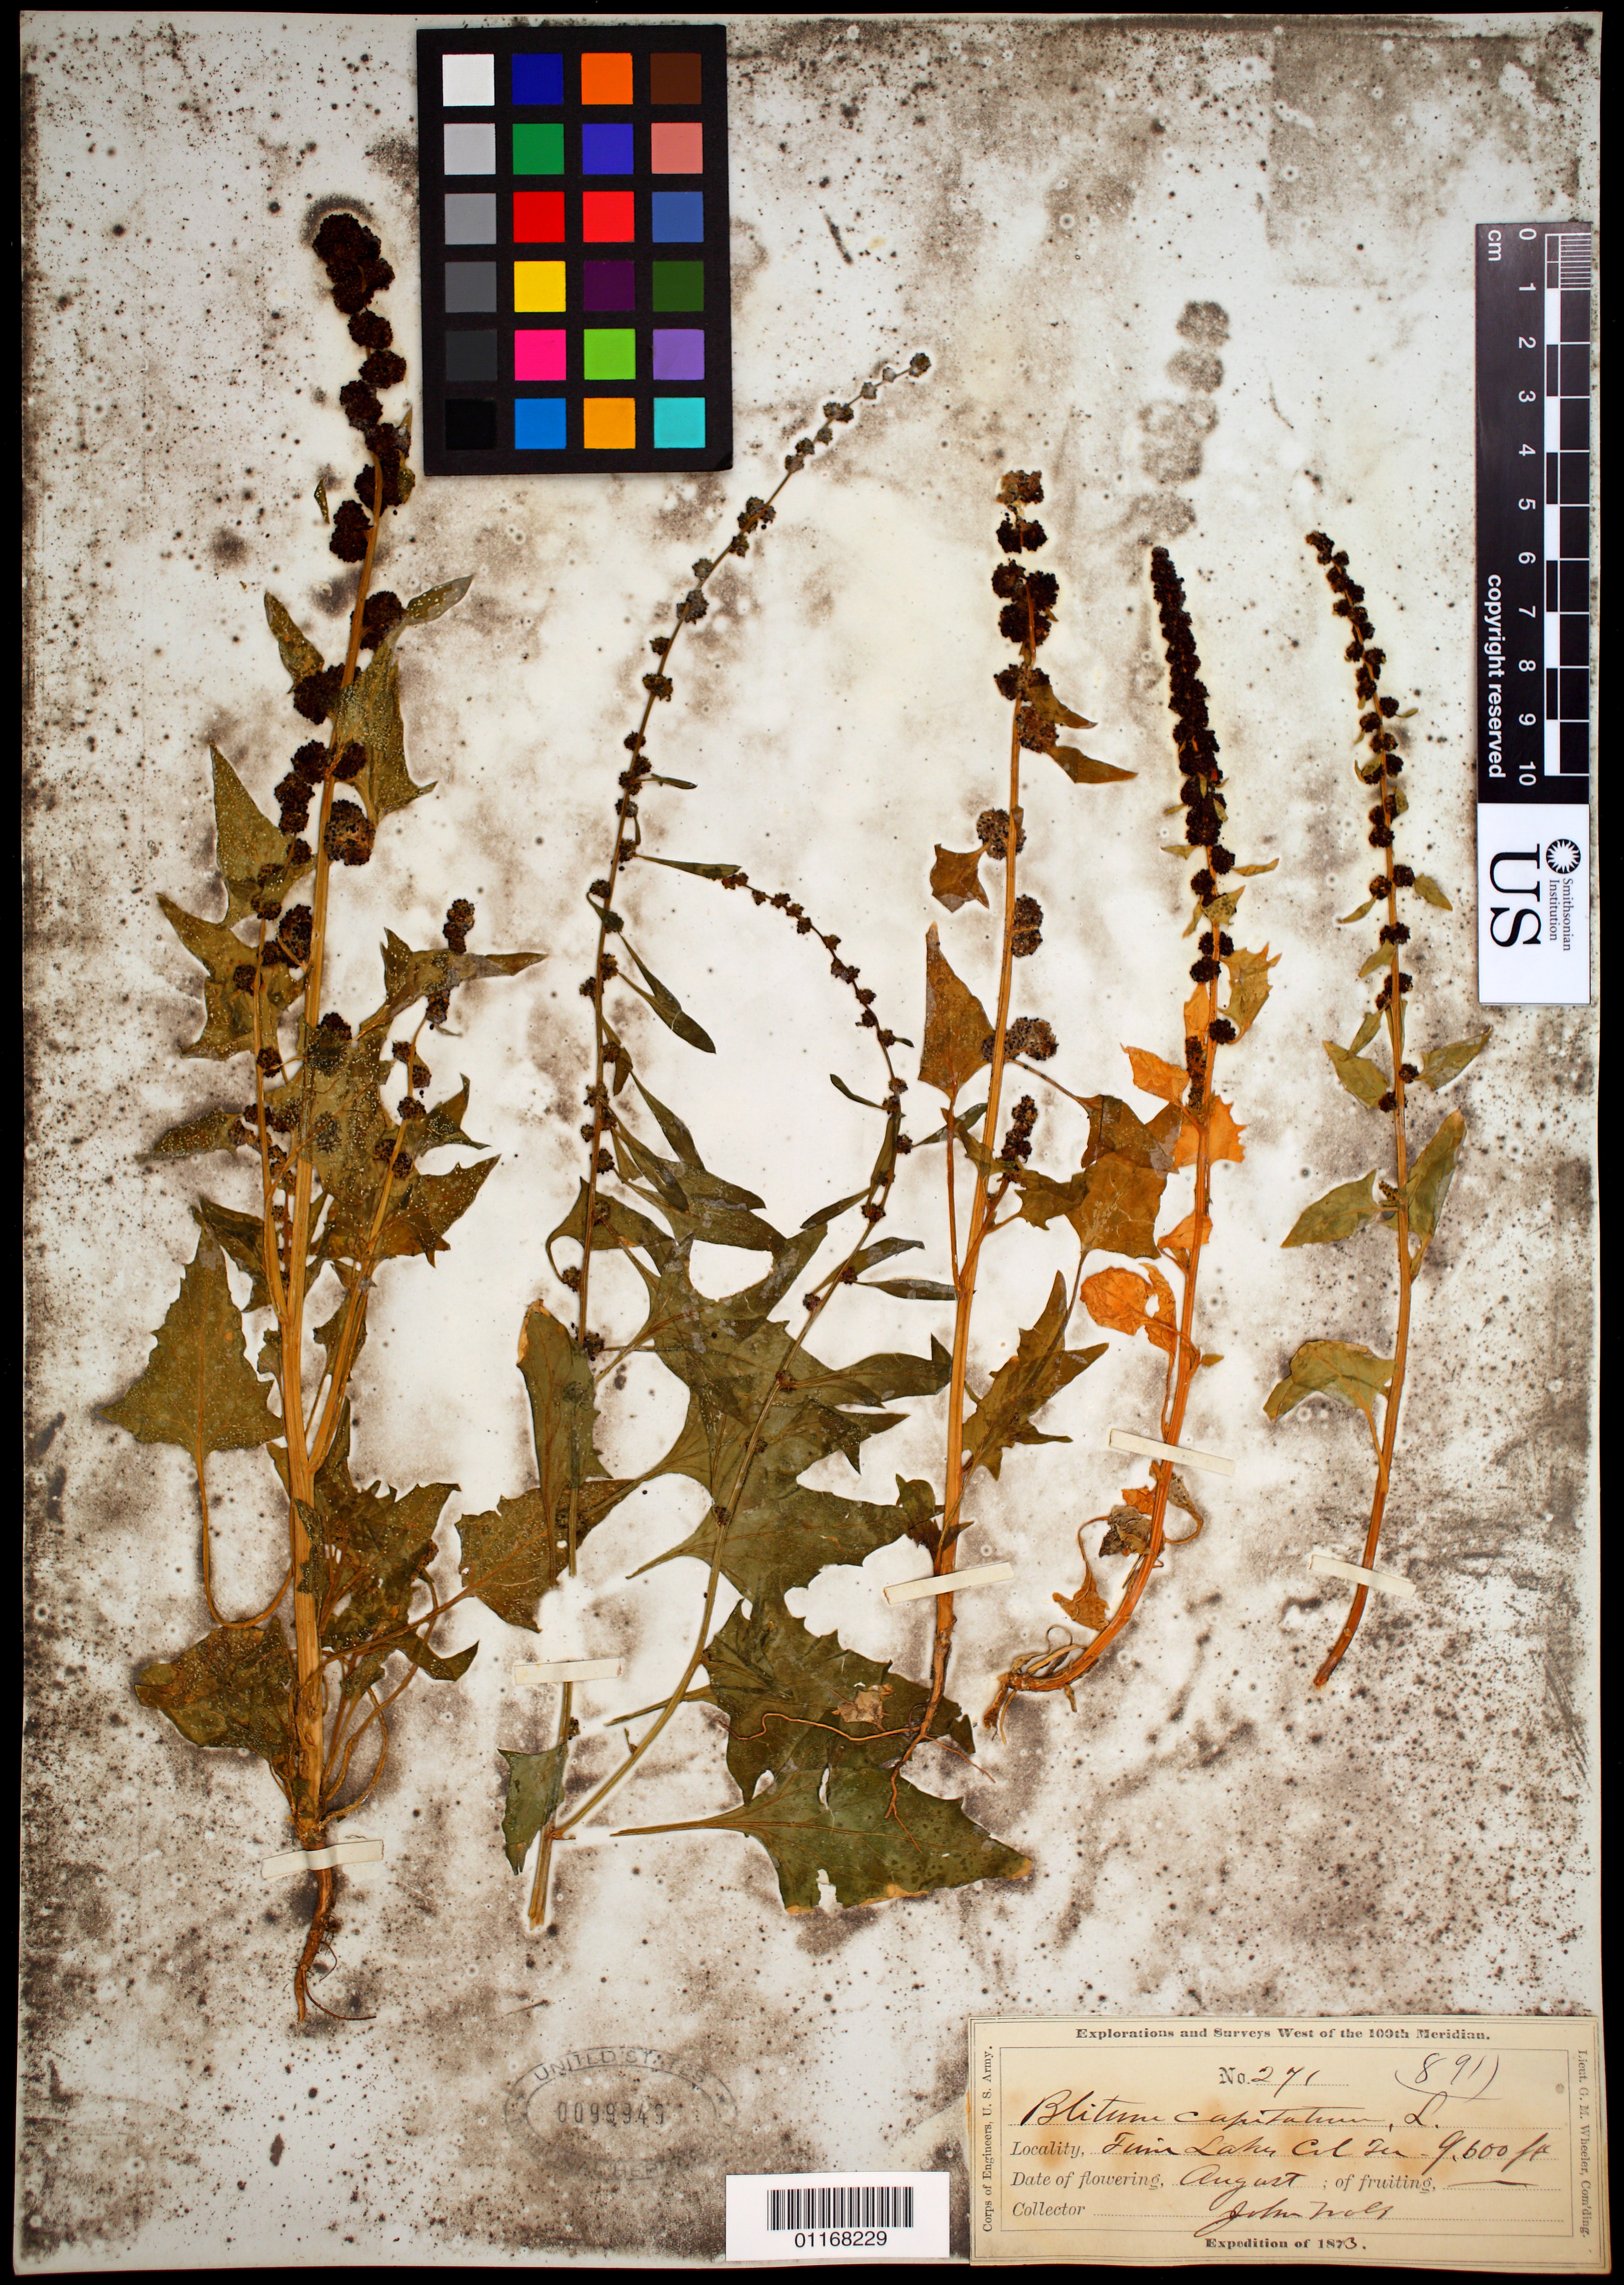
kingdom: Plantae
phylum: Tracheophyta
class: Magnoliopsida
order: Caryophyllales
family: Amaranthaceae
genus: Blitum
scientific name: Blitum capitatum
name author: L.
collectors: J. Wolf & J. T. Rothrock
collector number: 271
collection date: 1873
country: United States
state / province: Colorado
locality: Twin Lake.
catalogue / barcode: US 99949